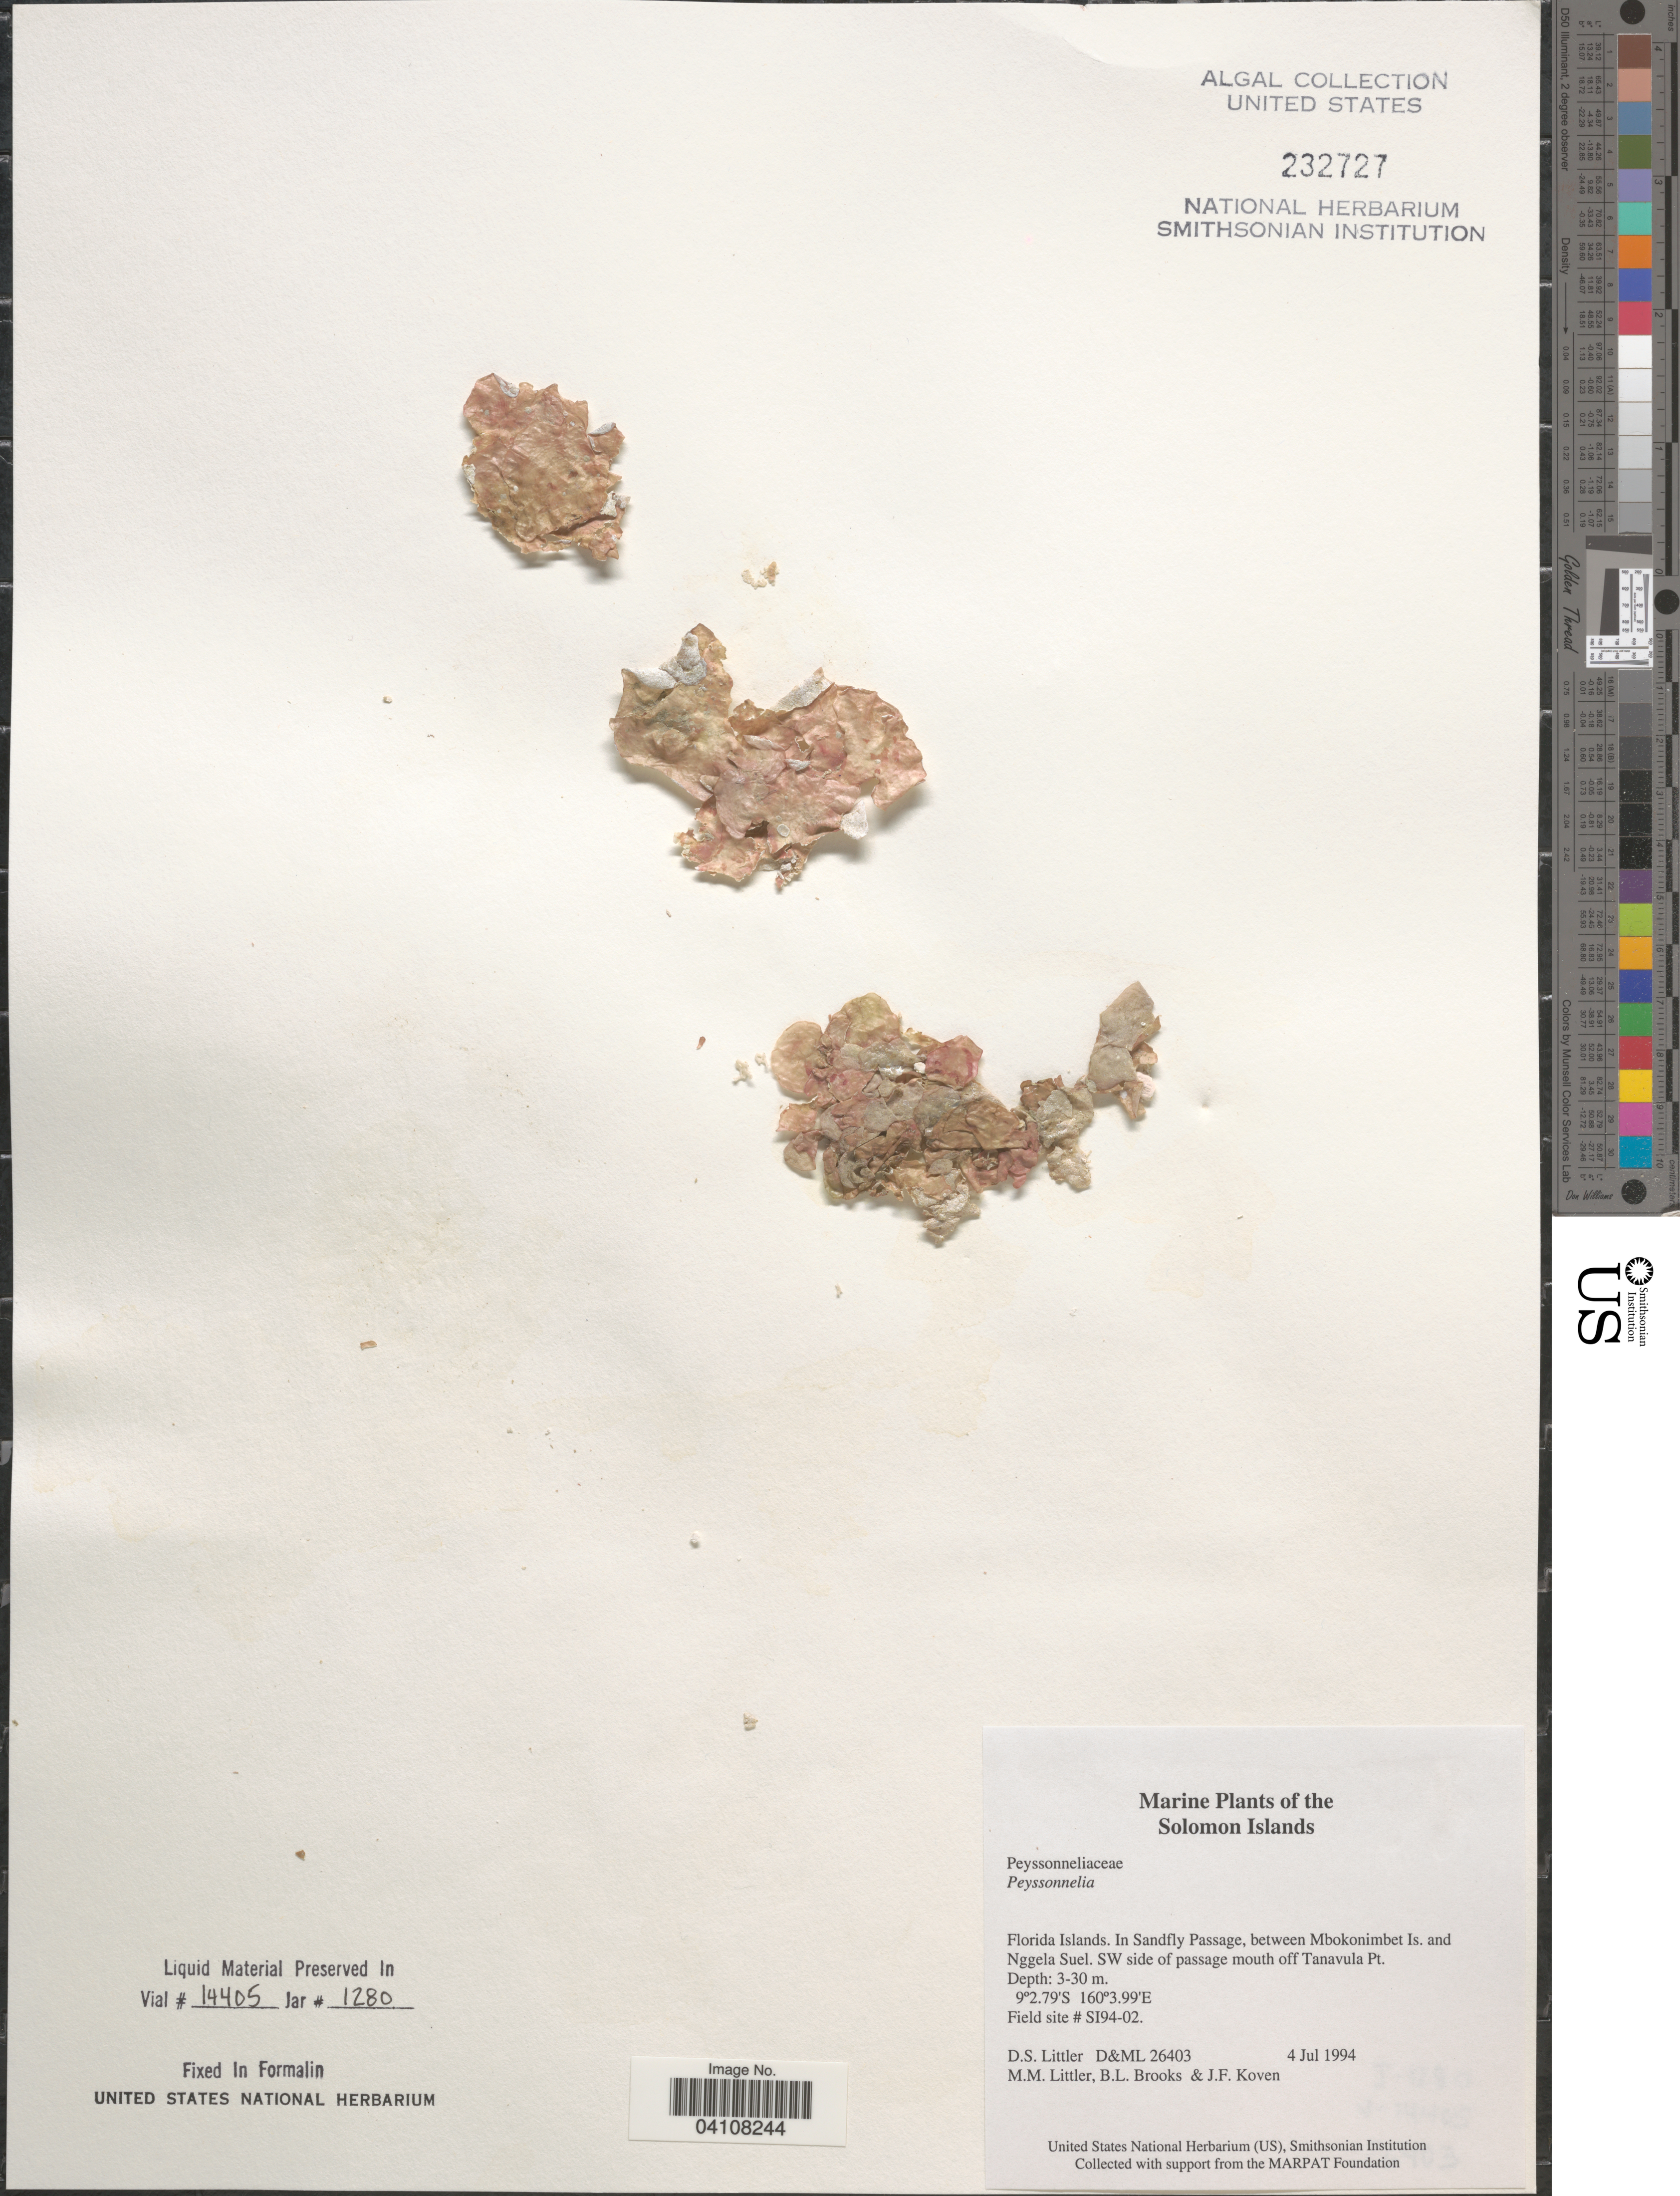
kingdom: Plantae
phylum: Rhodophyta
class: Florideophyceae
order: Peyssonneliales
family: Peyssonneliaceae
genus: Peyssonnelia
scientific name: Peyssonnelia sp.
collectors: D. S. Littler, B. Brooks & J. Koven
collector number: D&ML26403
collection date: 1994-07-04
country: Solomon Islands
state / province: Solomon Islands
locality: Florida Islands. In Sandfly Passage, between Mbokonimbet Is. and Nggela Suel. SW side of passage mouth off Tanavula Pt. Field site # SI94-02.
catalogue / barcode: US 232727